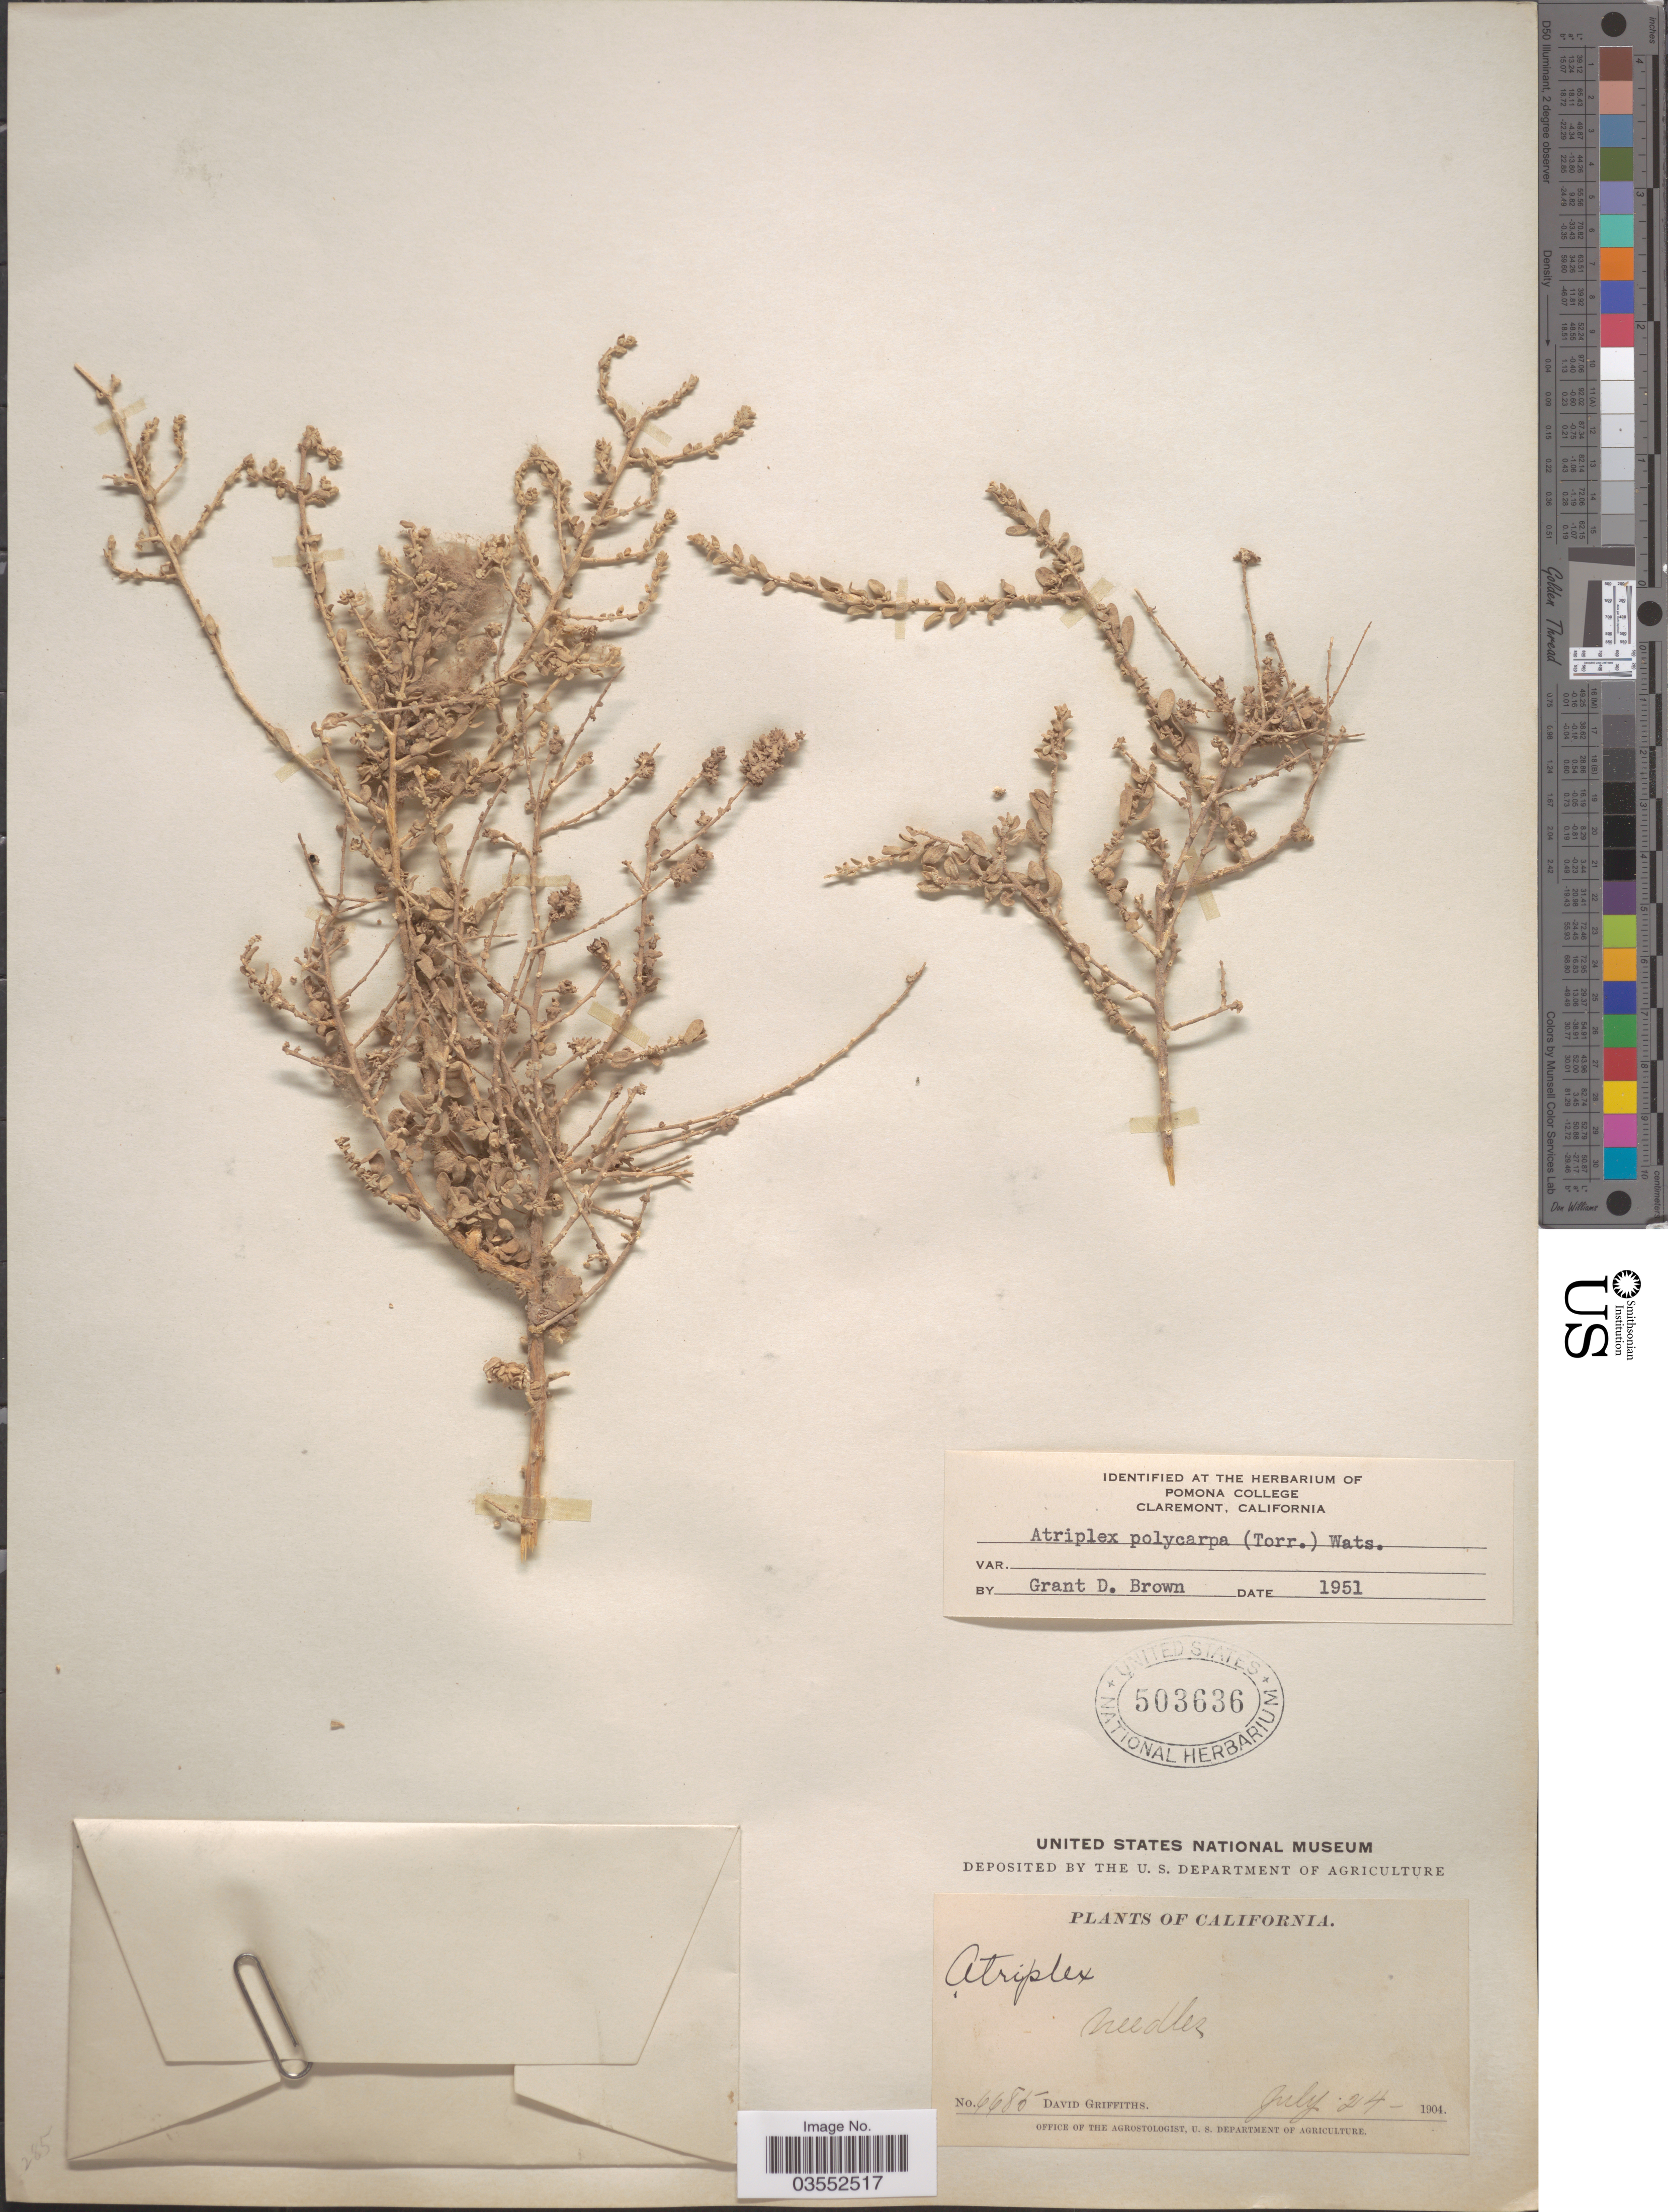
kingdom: Plantae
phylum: Tracheophyta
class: Magnoliopsida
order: Caryophyllales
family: Amaranthaceae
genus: Atriplex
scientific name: Atriplex polycarpa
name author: (Torr.) S. Watson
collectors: D. Griffiths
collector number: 6685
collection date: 1904-07-24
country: United States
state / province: California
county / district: San Bernardino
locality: Needles.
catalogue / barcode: US 503636